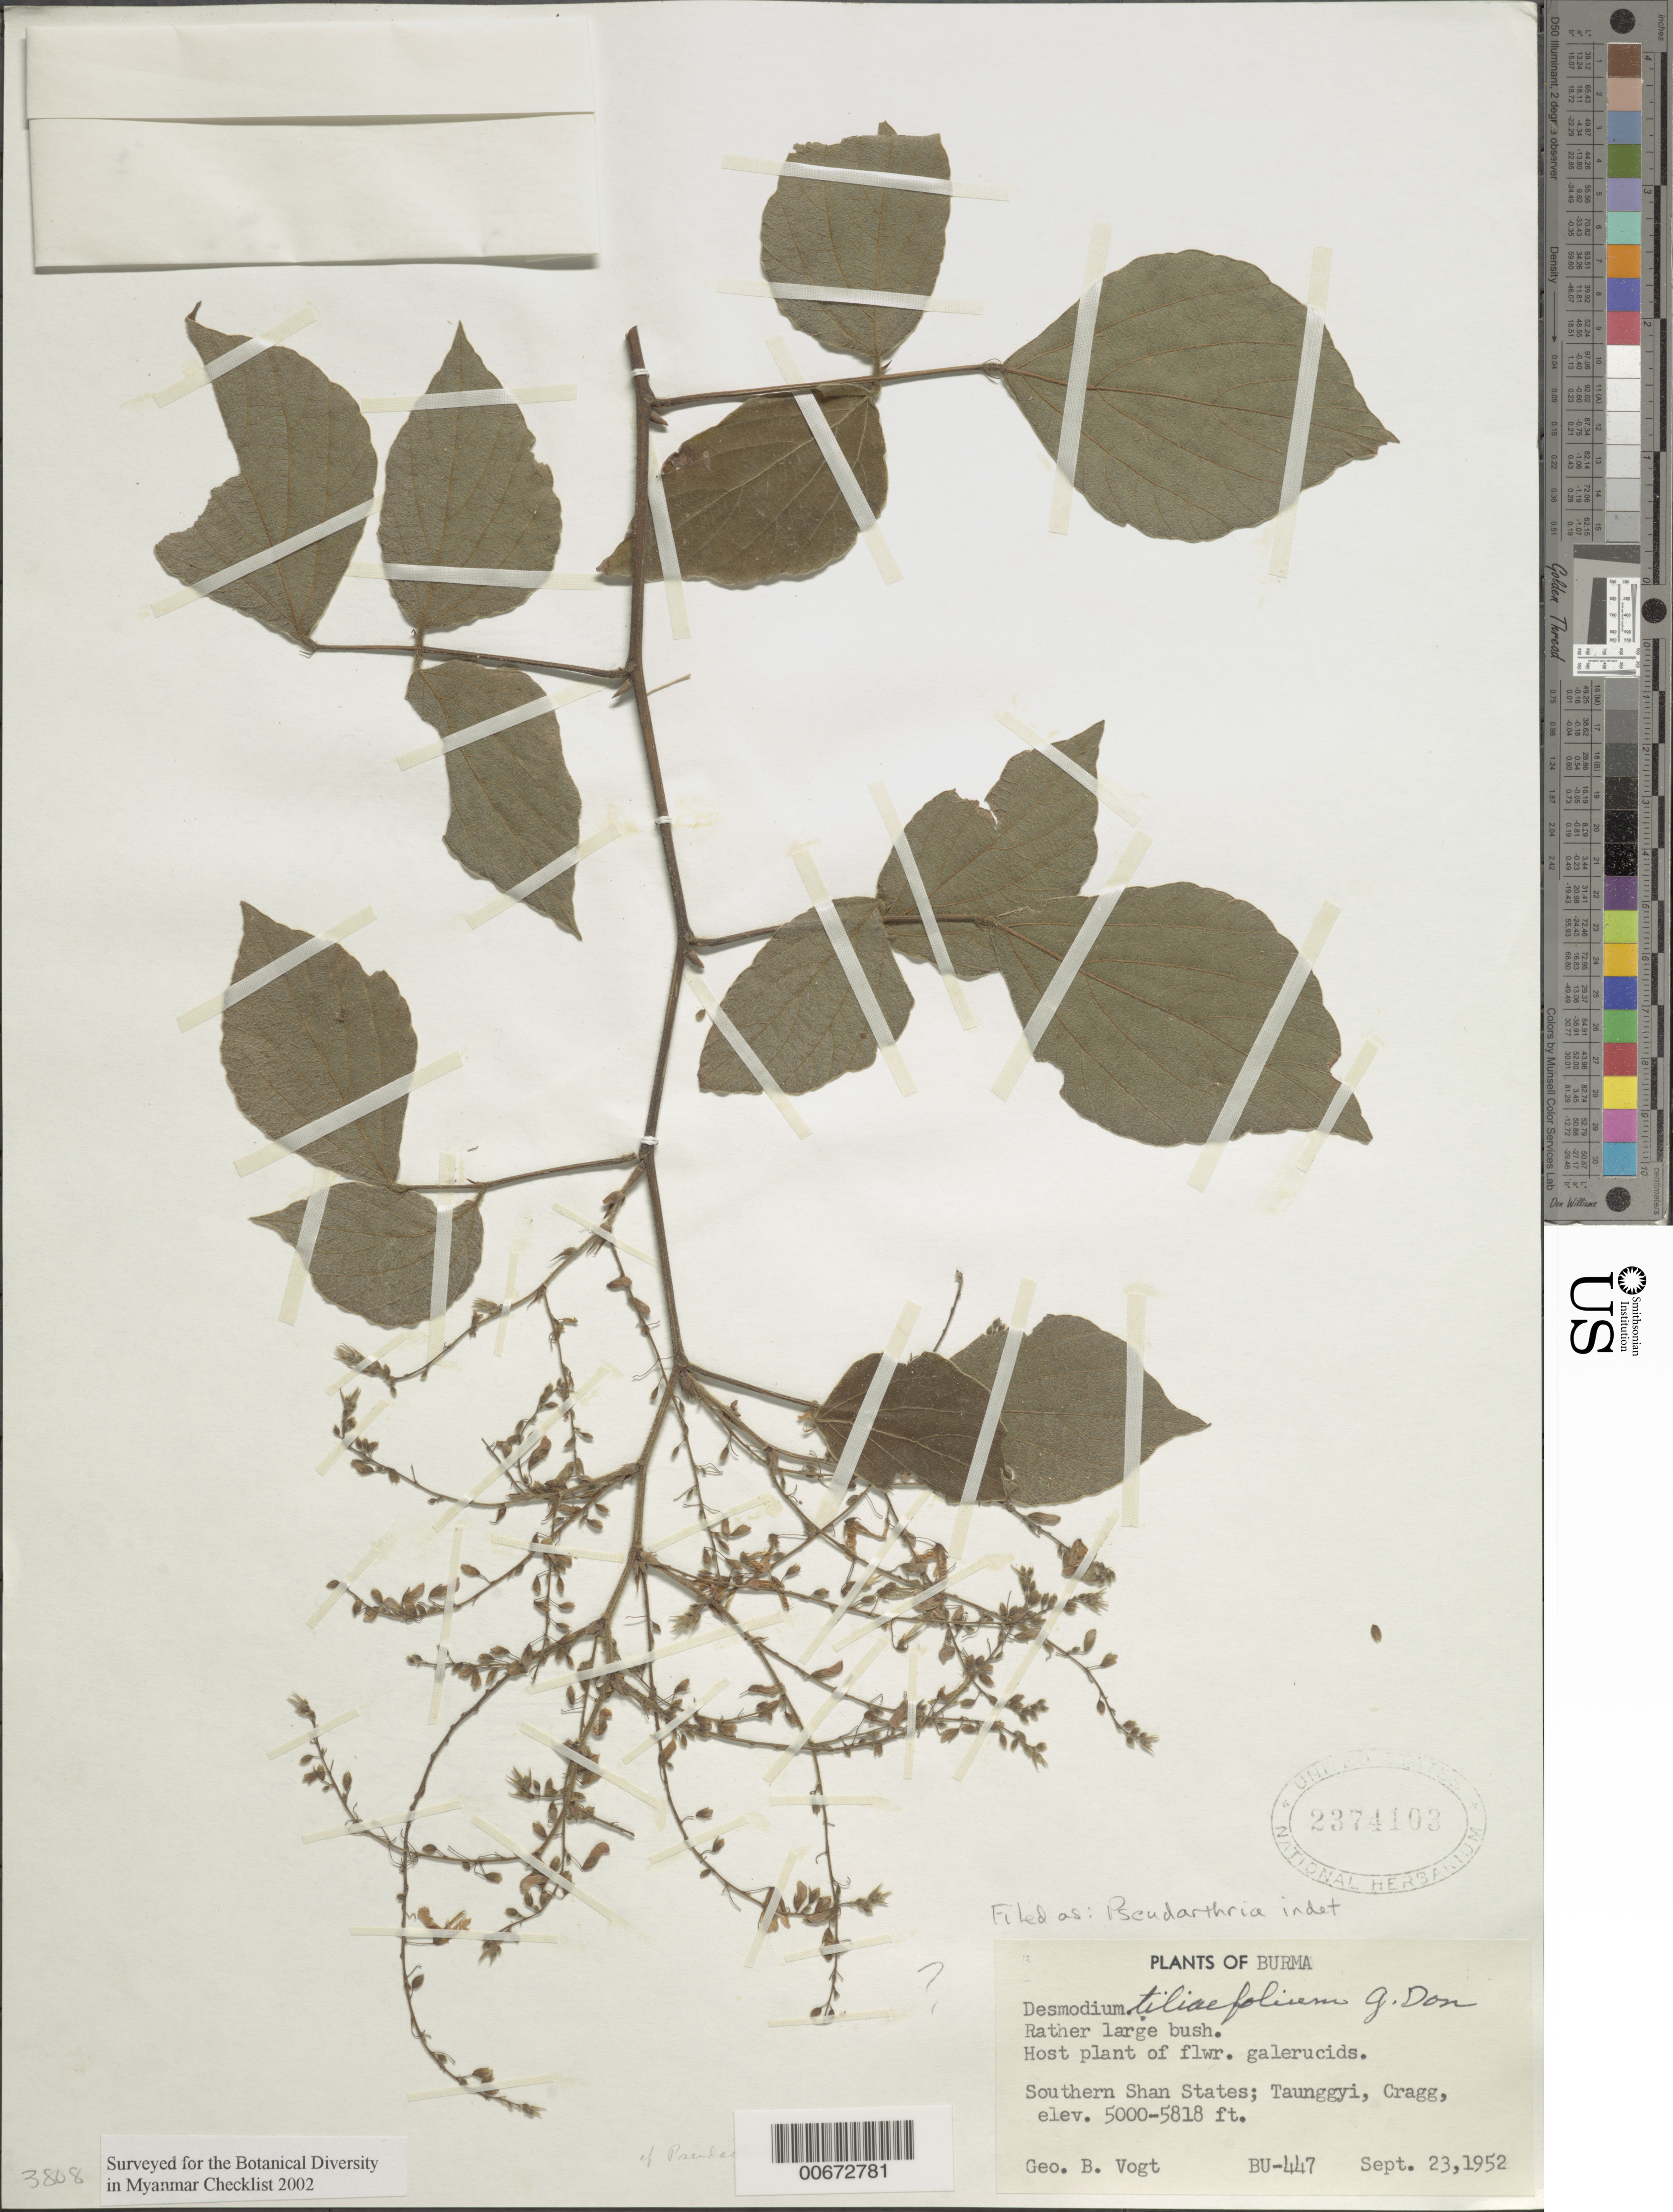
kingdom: Plantae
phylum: Tracheophyta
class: Magnoliopsida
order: Fabales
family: Fabaceae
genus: Pseudarthria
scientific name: Pseudarthria sp.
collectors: G. Vogt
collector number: BU-447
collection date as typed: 23 Sep 1952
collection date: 1952-09-23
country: Myanmar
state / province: Shan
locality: Taunggyi, Cragg.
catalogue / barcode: US 2374103